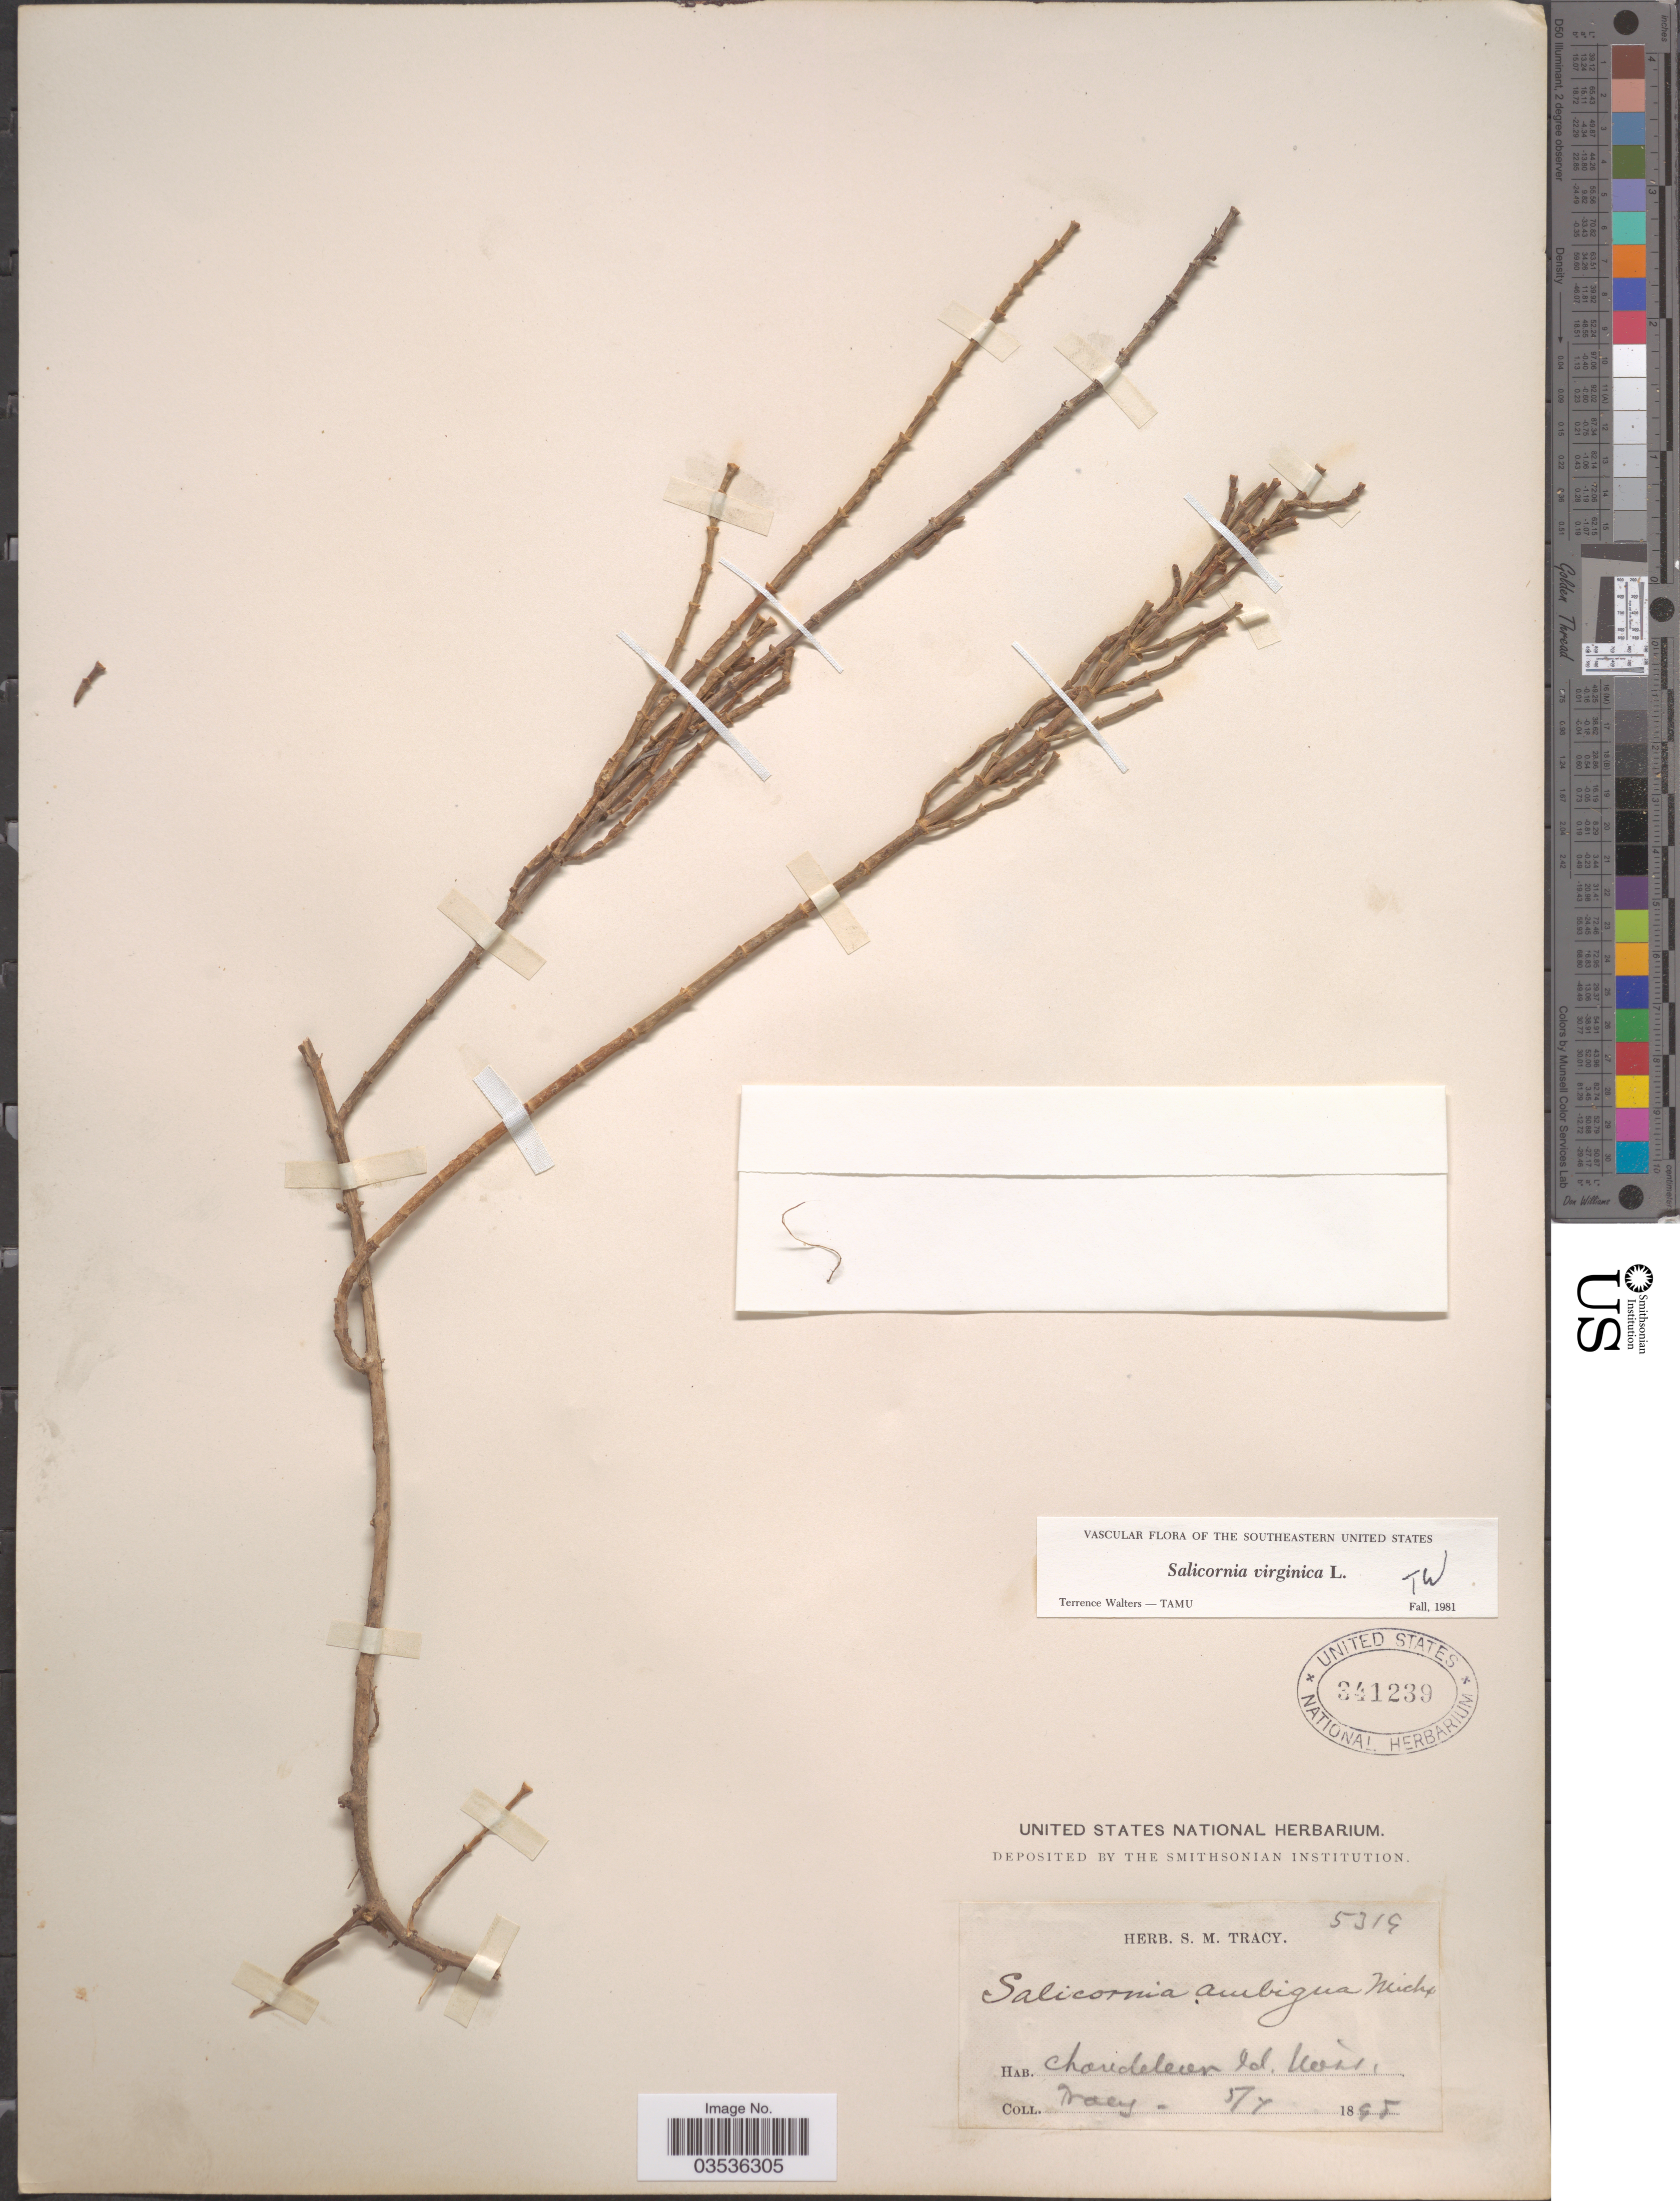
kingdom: Plantae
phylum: Tracheophyta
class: Magnoliopsida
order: Caryophyllales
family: Amaranthaceae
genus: Salicornia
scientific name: Salicornia ambigua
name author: Michx.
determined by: Strong, Mark T., (BOT), Smithsonian Institution - National Museum of Natural History (UNITED STATES)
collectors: S. M. Tracy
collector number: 5319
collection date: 1898-05-07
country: United States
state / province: Louisiana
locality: Chandeleur Islands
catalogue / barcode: US 341239